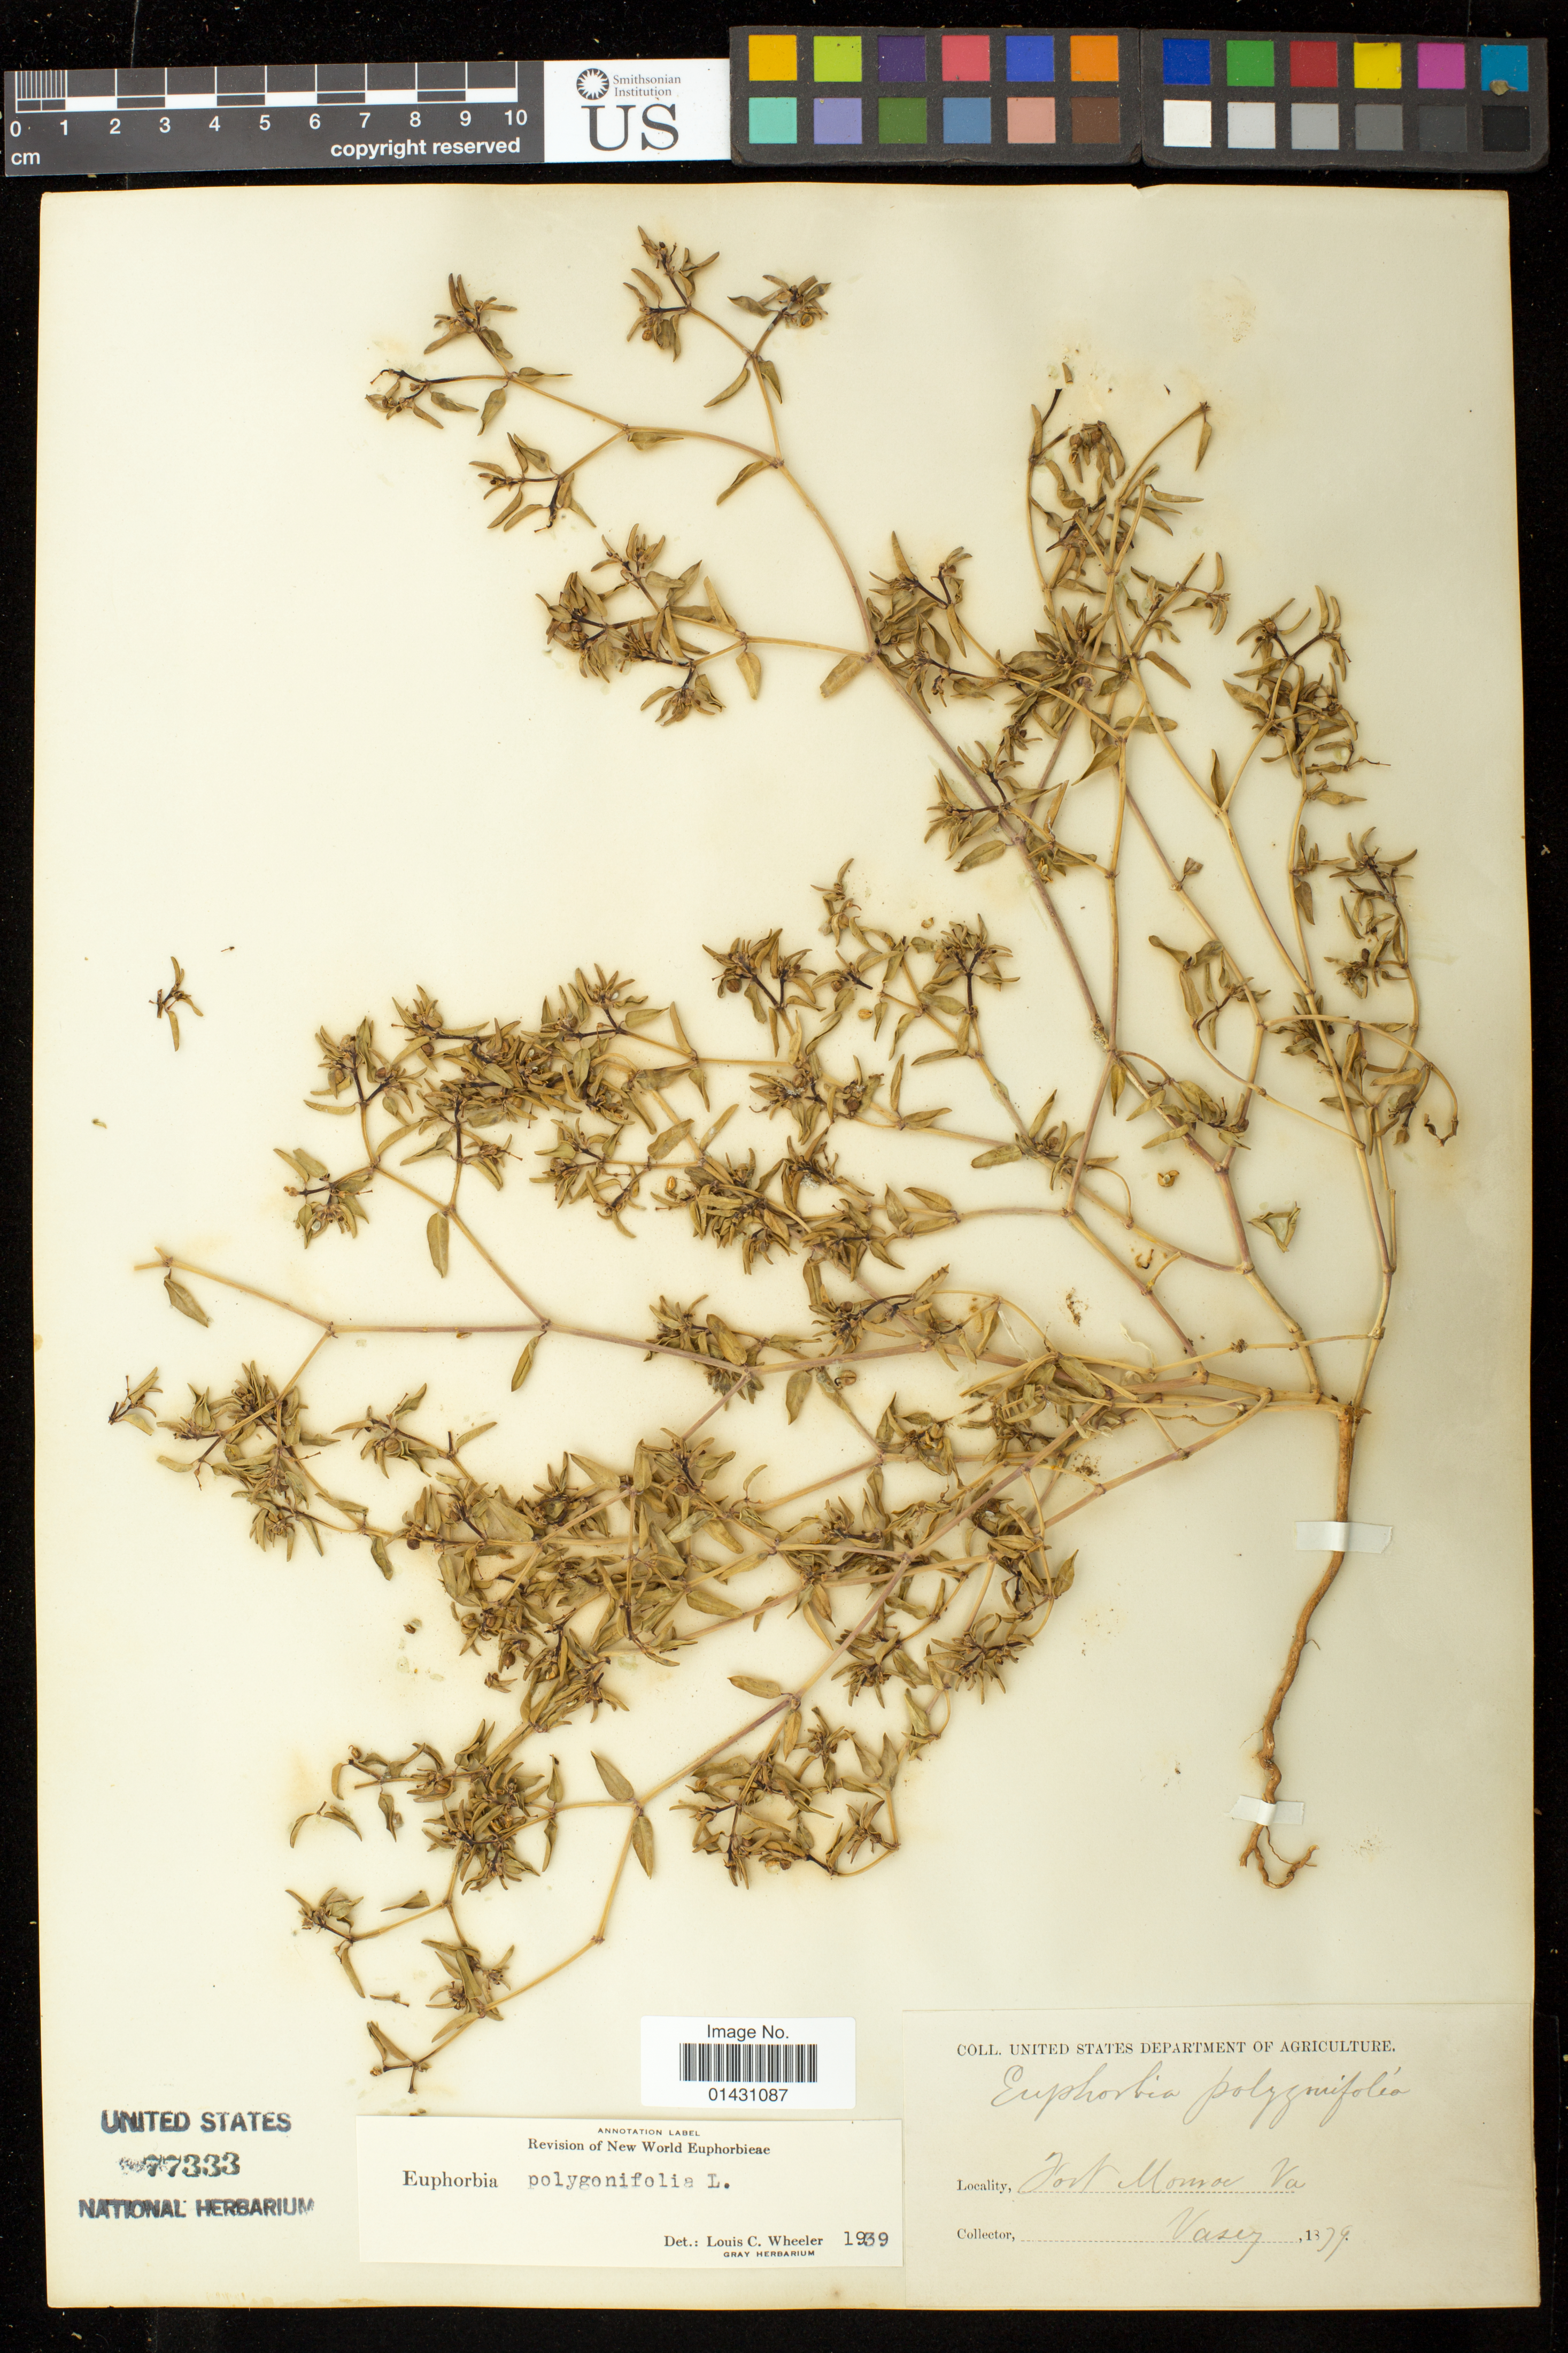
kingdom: Plantae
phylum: Tracheophyta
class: Magnoliopsida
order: Malpighiales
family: Euphorbiaceae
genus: Euphorbia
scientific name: Euphorbia polygonifolia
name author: L.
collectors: Vasey, --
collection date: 1879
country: United States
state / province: Virginia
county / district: City of Hampton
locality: Fort Monroe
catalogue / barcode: US 77333